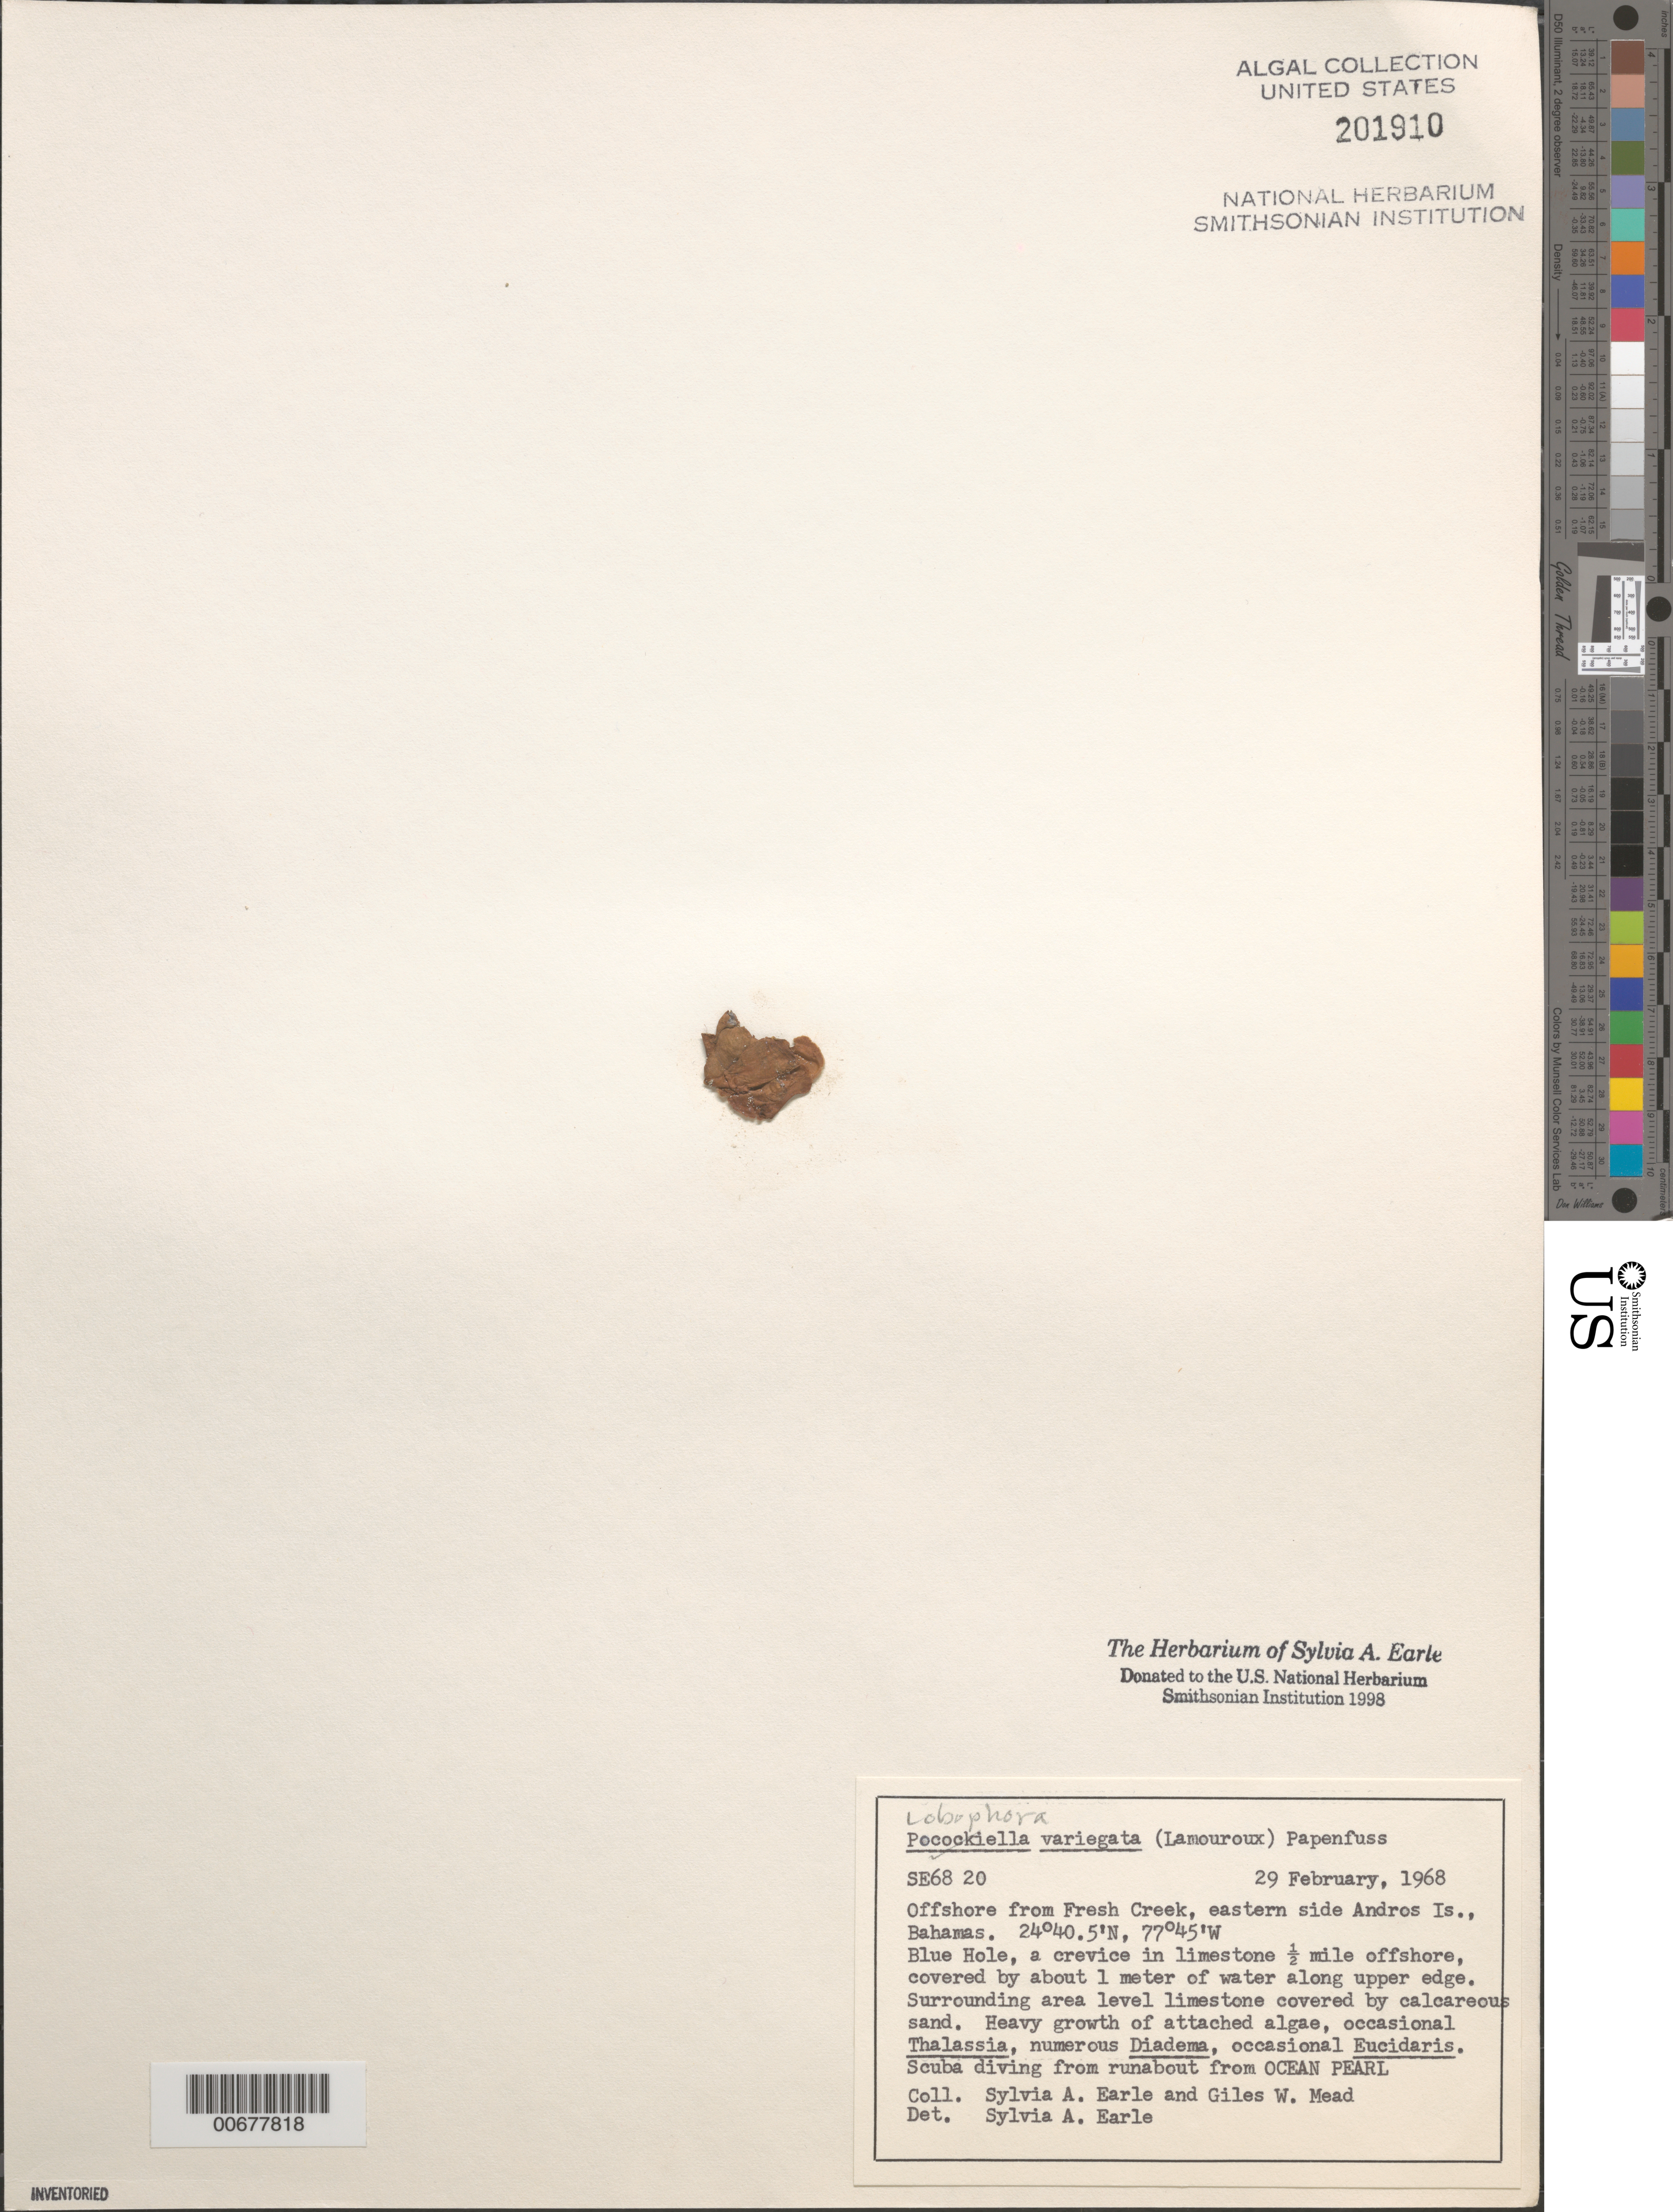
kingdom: Chromista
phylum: Ochrophyta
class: Phaeophyceae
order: Dictyotales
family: Dictyotaceae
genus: Lobophora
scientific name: Lobophora variegata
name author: (J.V.Lamouroux) Womersley & E.C. Oliveira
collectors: S. A. Earle & G. W. Mead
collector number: SE 6820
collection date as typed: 29 Feb 1968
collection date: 1968-02-29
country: Bahamas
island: Andros Island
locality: Blue Hole, off Fresh Creek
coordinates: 24 40.5' N, 77 45' W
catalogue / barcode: US 201910